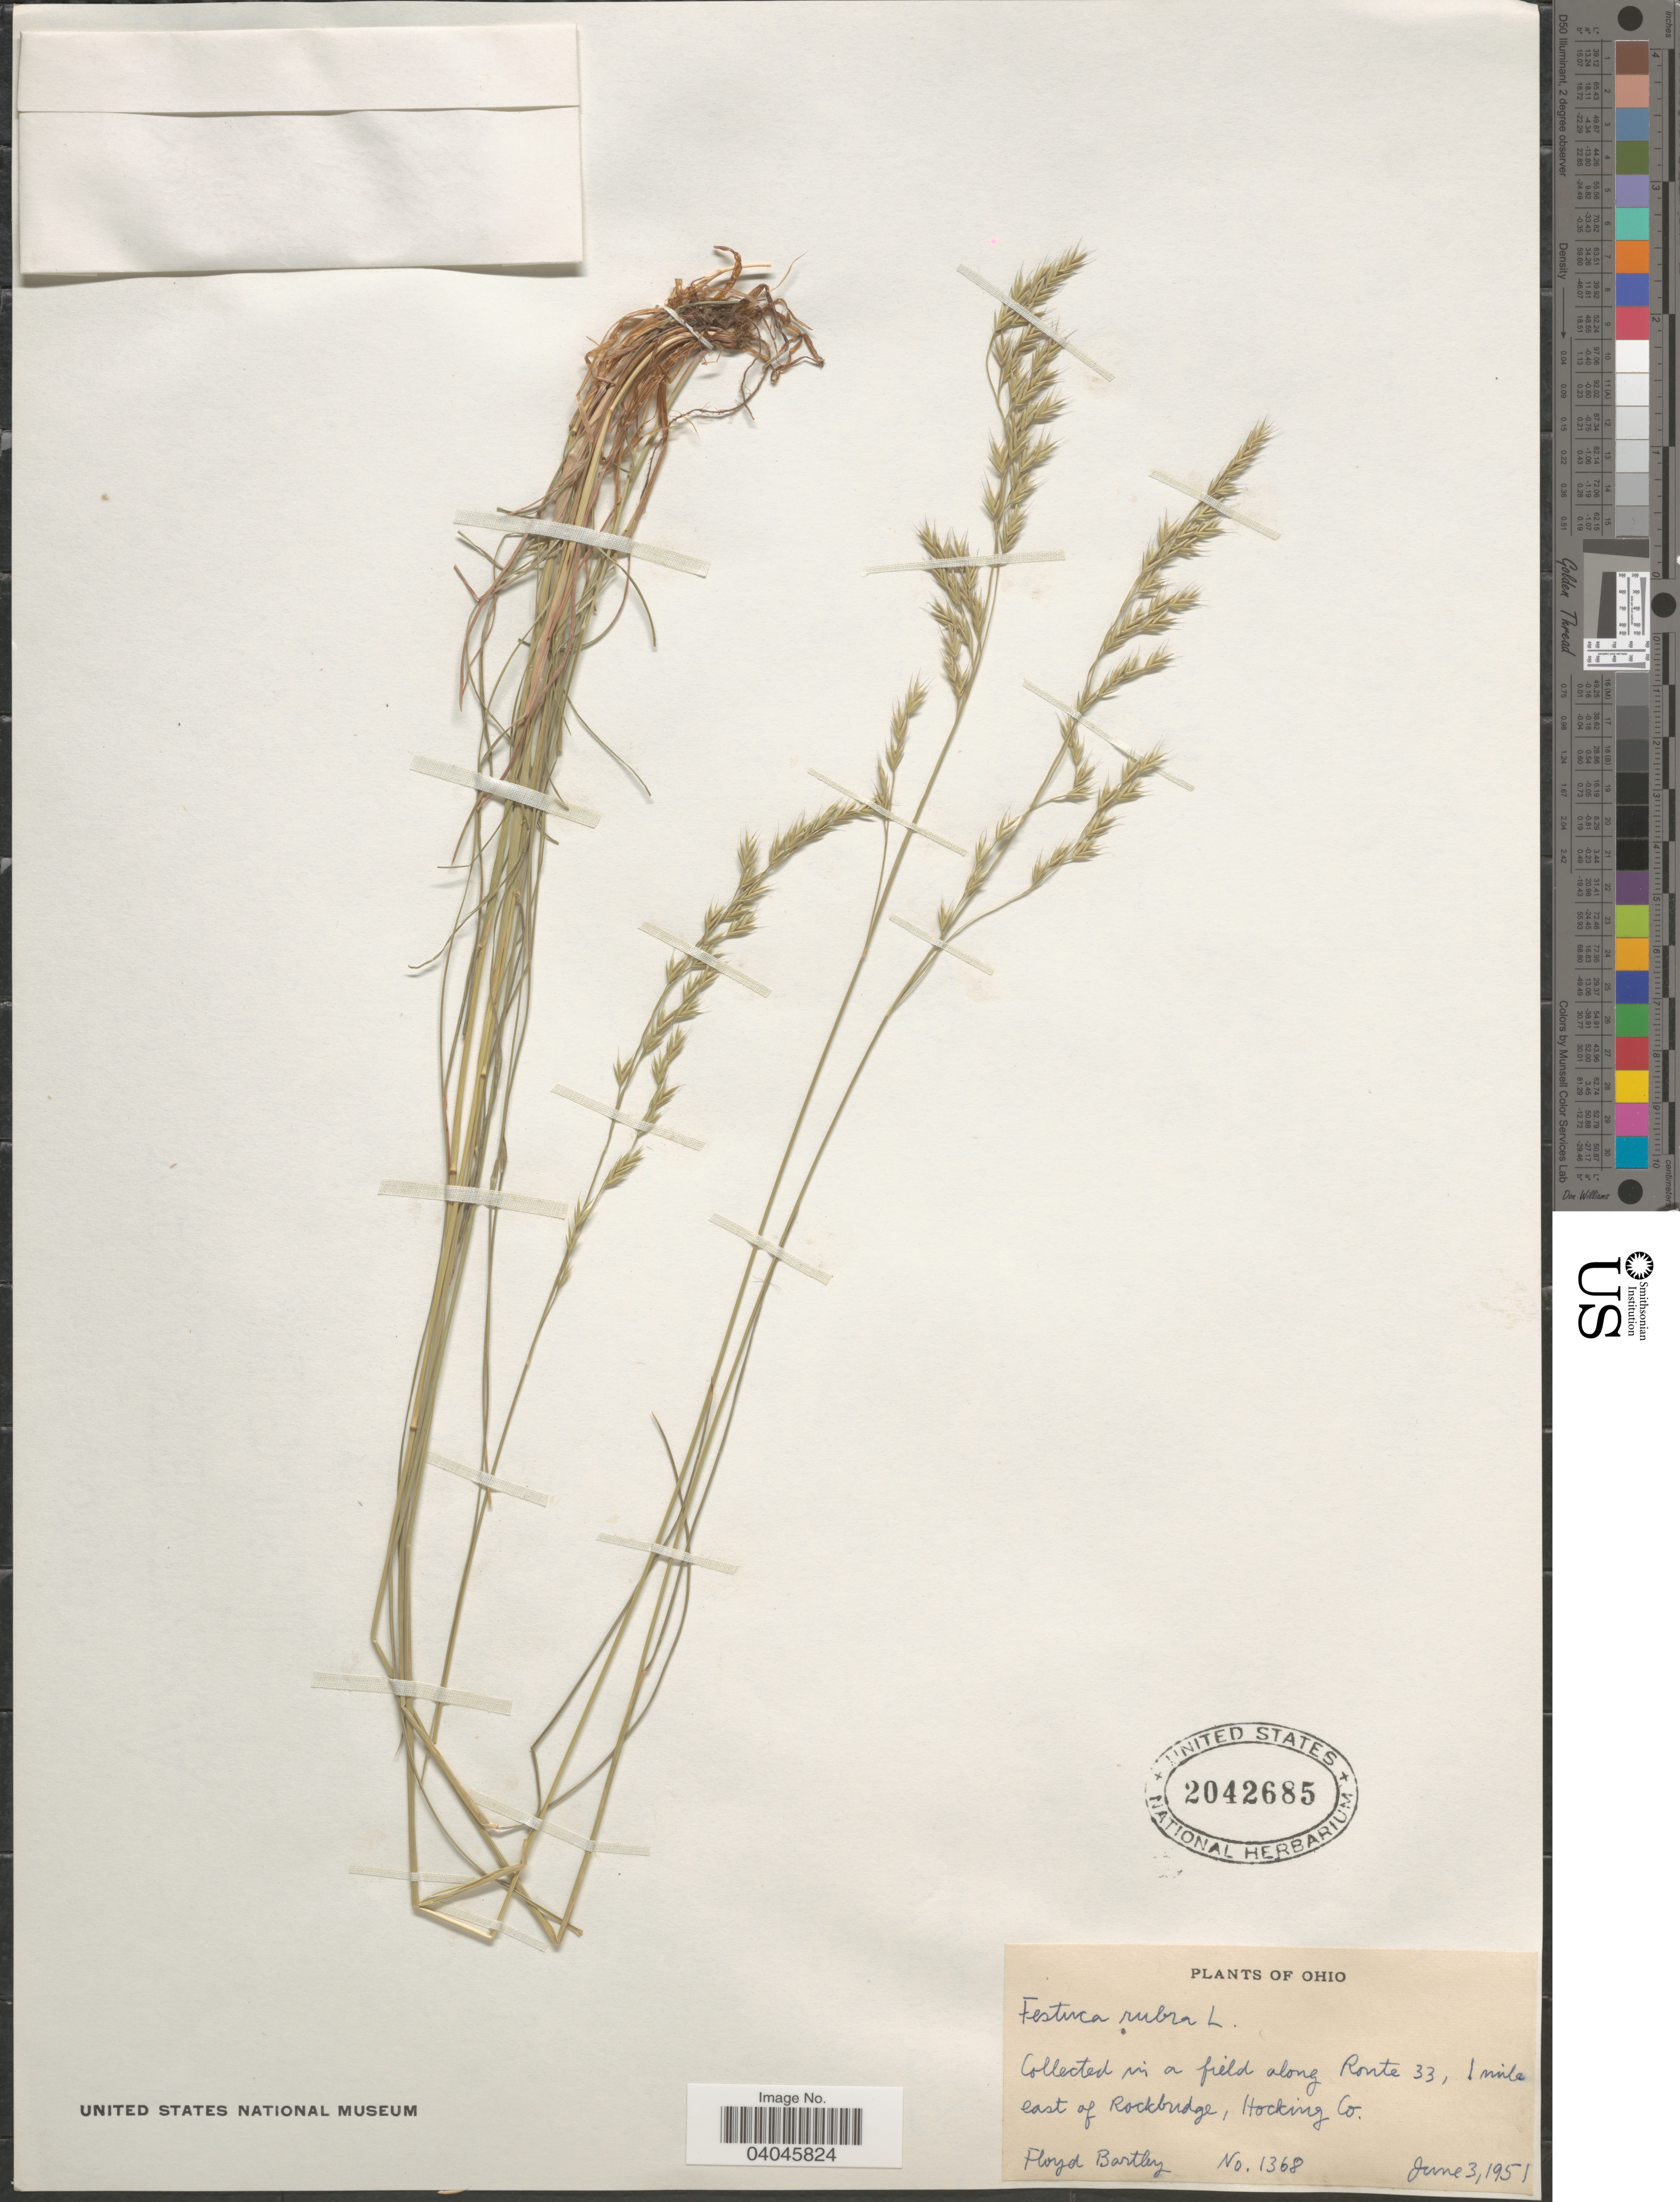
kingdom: Plantae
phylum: Tracheophyta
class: Liliopsida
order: Poales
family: Poaceae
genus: Festuca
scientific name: Festuca rubra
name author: L.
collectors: F. Bartley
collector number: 1368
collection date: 1951-06-03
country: United States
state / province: Ohio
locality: In a field along Route 33, 1 mile east of Rockbridge, Hocking Co.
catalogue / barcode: US 2042685